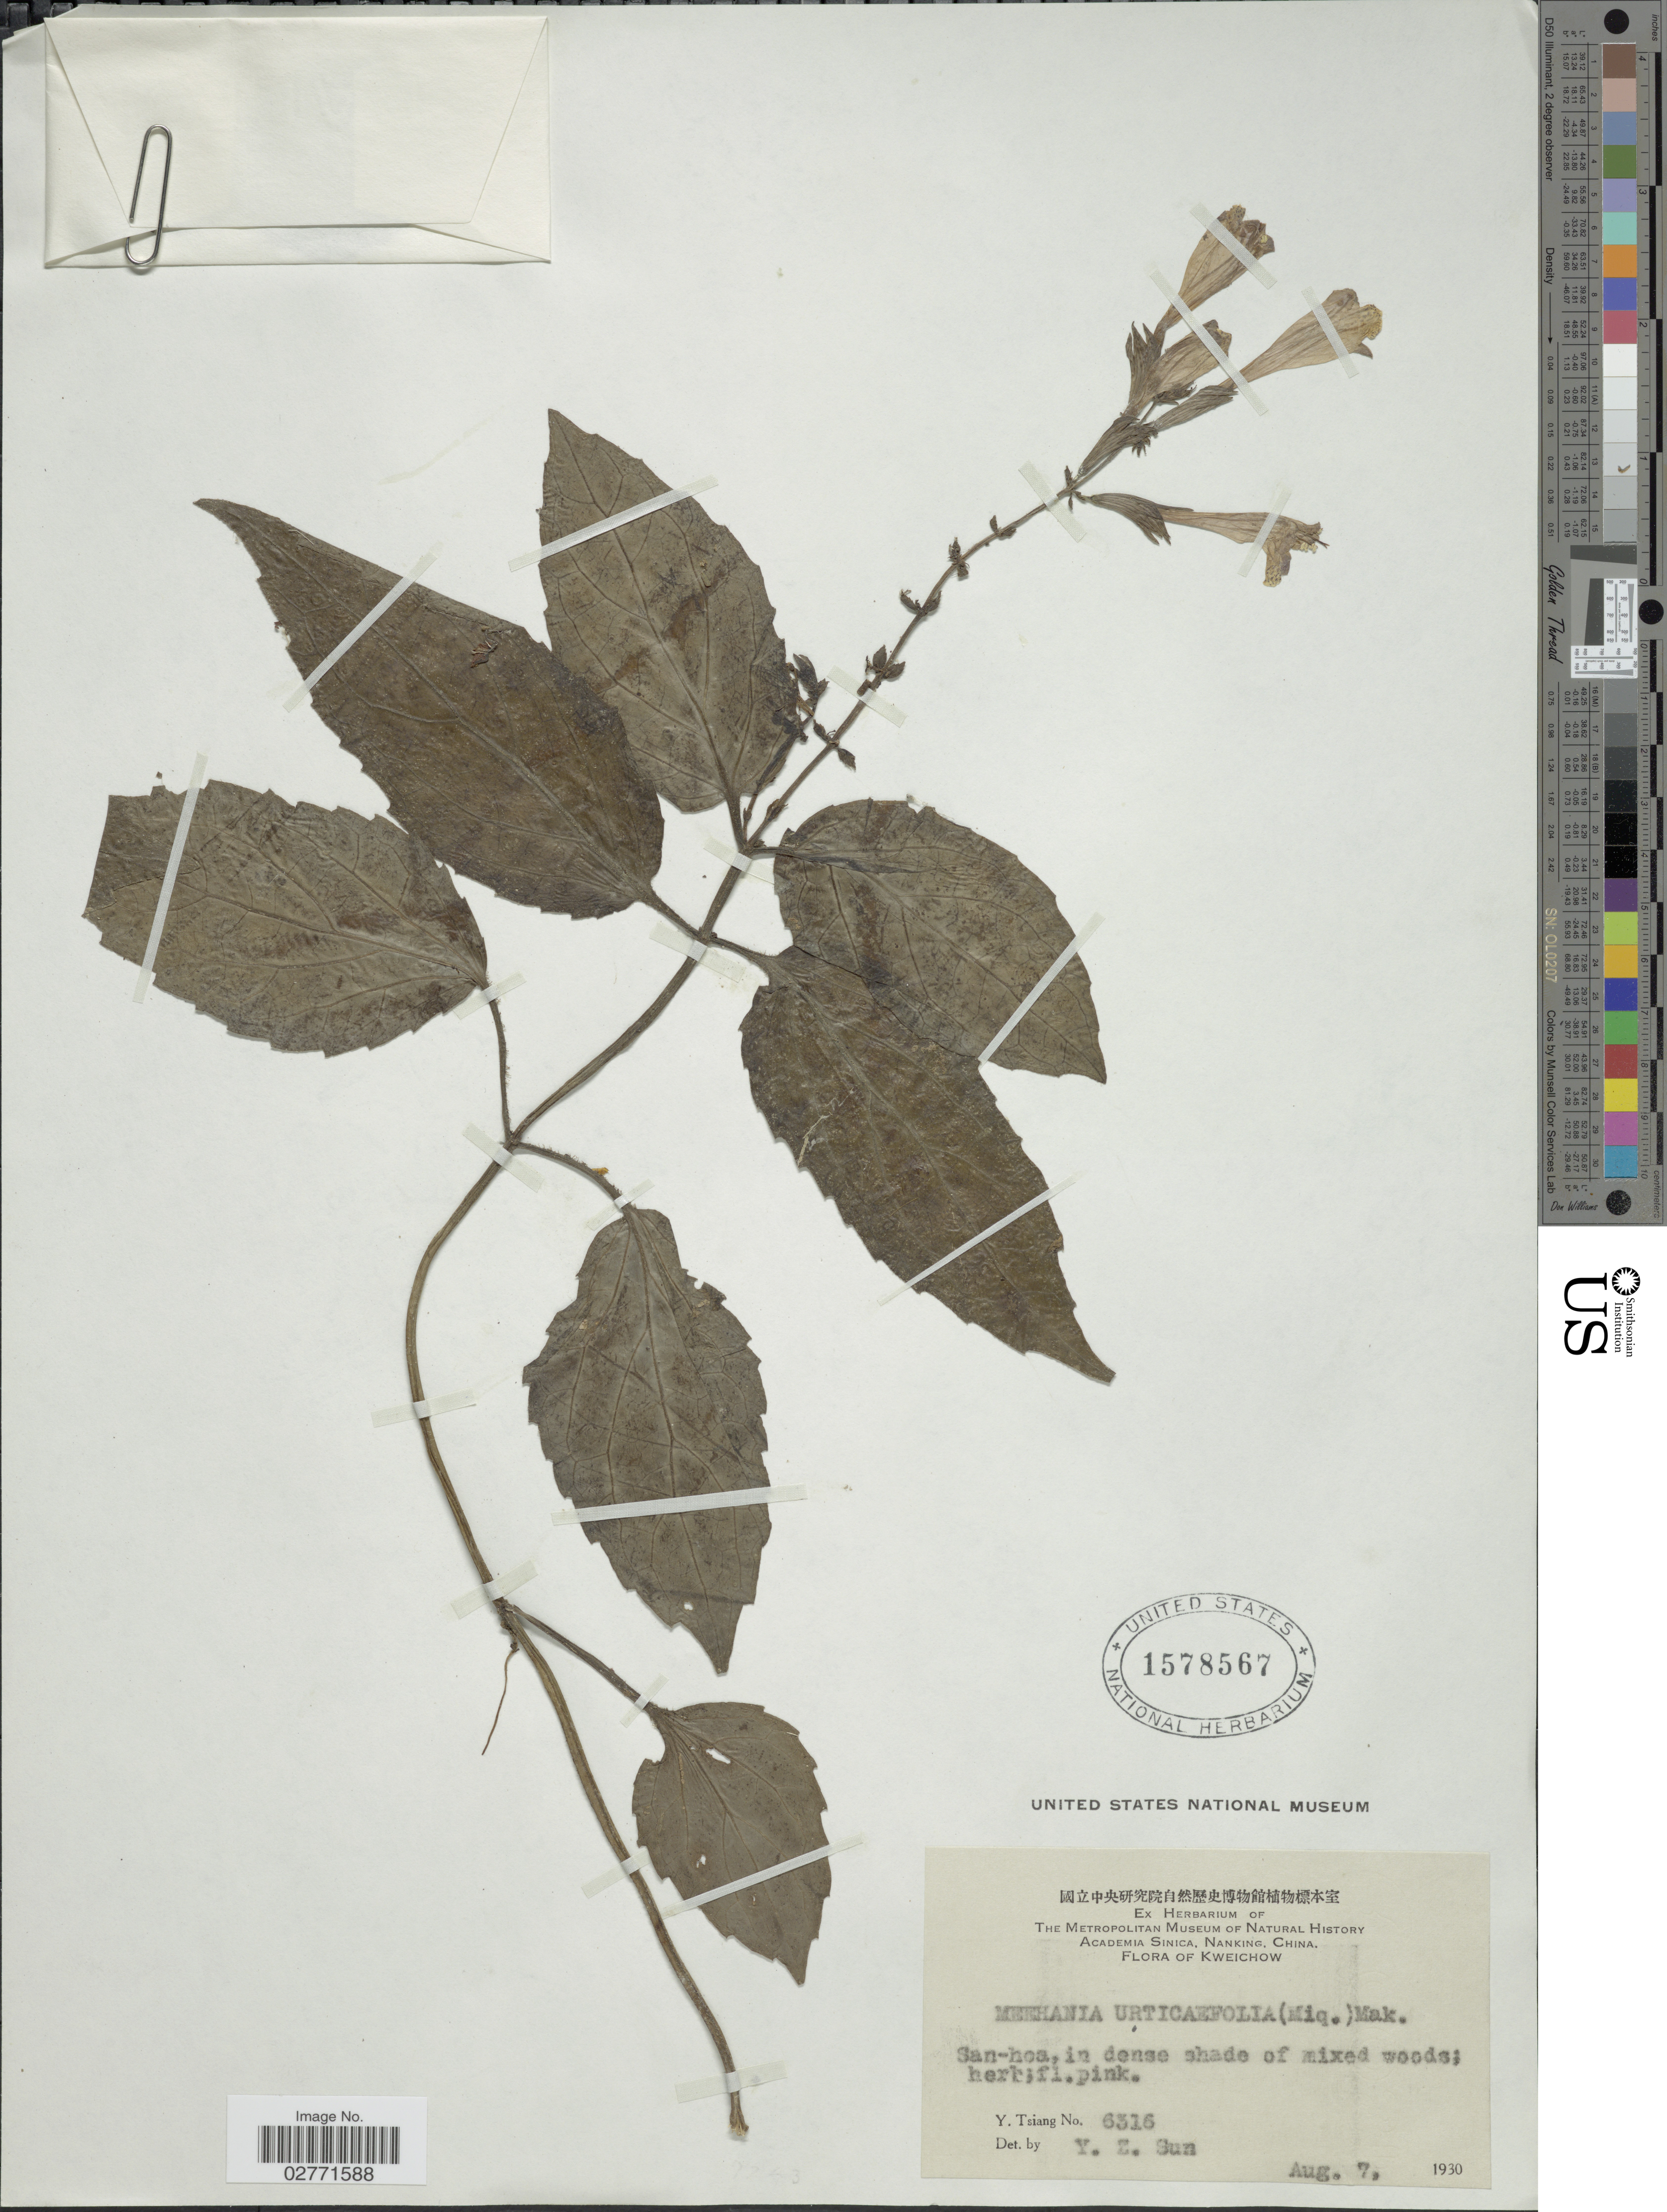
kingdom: Plantae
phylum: Tracheophyta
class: Magnoliopsida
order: Lamiales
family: Lamiaceae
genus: Meehania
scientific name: Meehania urticifolia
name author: (Miq.) Makino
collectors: Y. Tsiang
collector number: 6316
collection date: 1930-08-07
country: China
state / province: Guizhou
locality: Kweichow, San-hoa.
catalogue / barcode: US 1578567